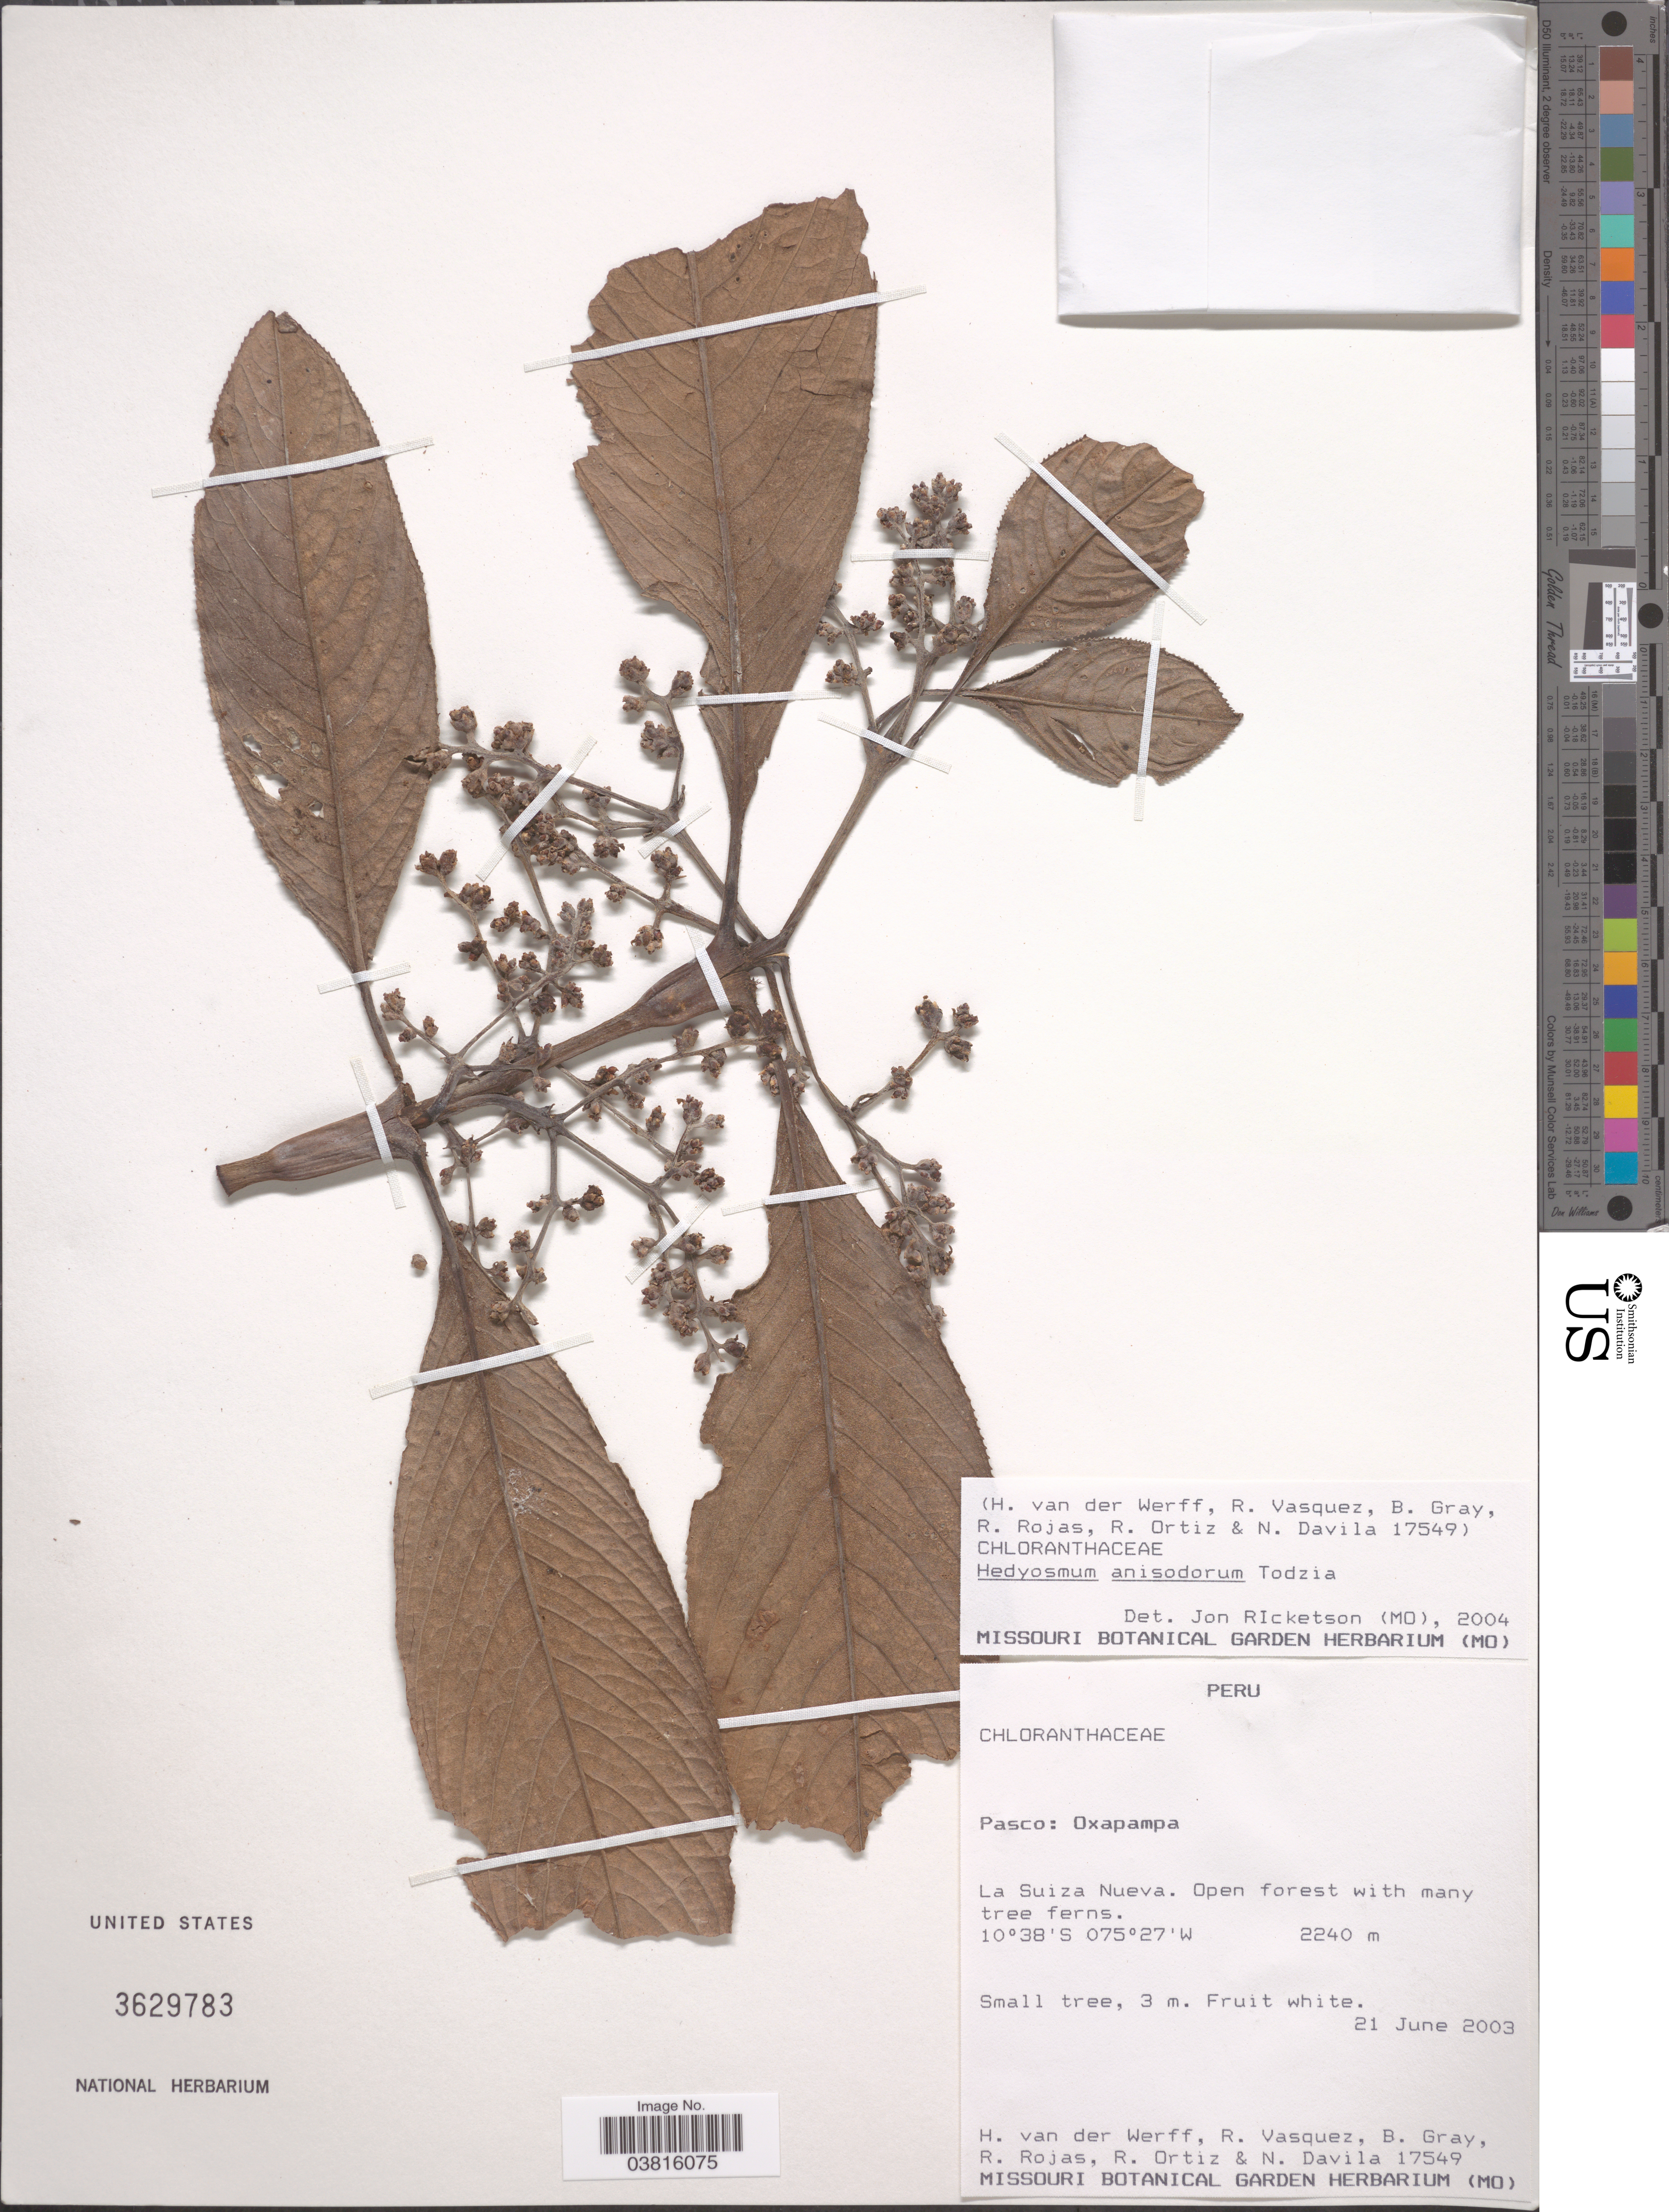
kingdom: Plantae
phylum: Tracheophyta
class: Magnoliopsida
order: Chloranthales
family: Chloranthaceae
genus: Hedyosmum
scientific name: Hedyosmum anisodorum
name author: Todzia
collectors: H. van der Werff, R. Vasquez, B. Gray, R. Rojas & et al.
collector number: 17549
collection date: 2003-06-21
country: Peru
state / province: Pasco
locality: Oxapampa. La Suiza Nueva.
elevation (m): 2240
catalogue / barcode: US 3629783